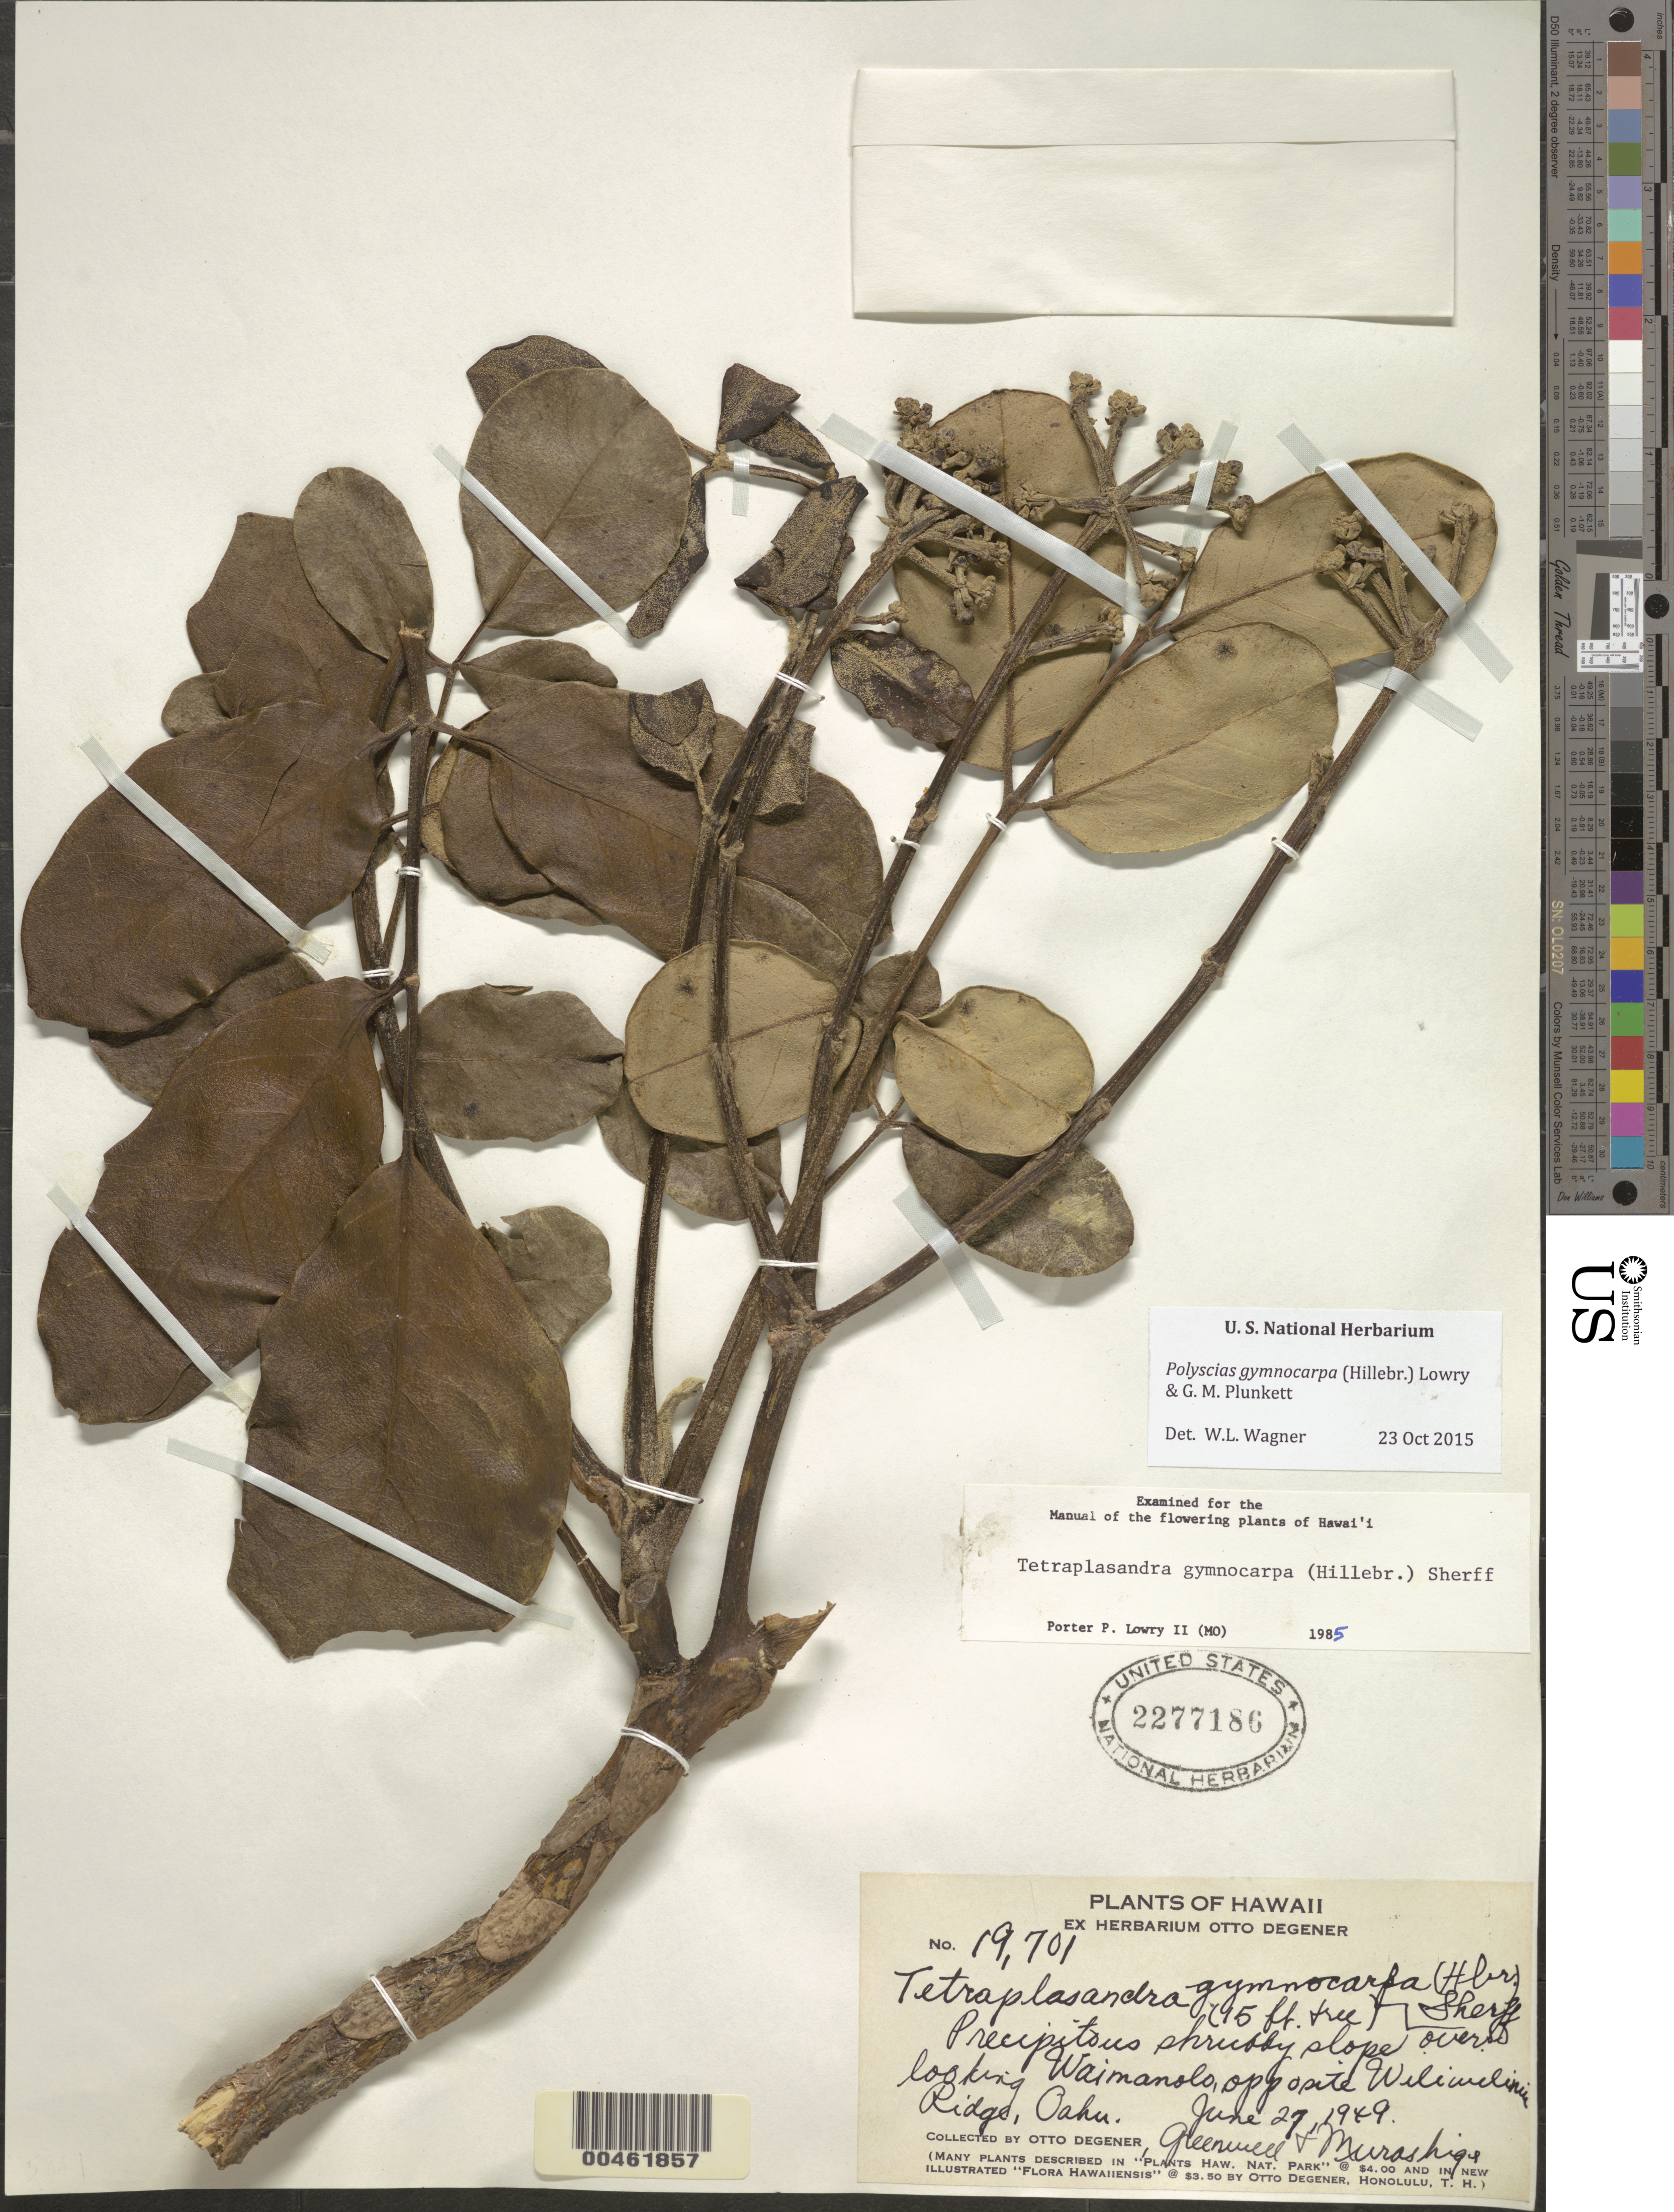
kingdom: Plantae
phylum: Tracheophyta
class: Magnoliopsida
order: Apiales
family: Araliaceae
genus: Polyscias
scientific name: Polyscias gymnocarpa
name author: (Hillebr.) Lowry & G. M. Plunkett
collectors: O. Degener, Greewell & T. Murashige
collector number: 19701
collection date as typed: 27 Jun 1949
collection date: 1949-06-27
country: United States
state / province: Hawaii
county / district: Honolulu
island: Oahu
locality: Slope overlooking Waimanolo, opposite Wiliwilinui Ridge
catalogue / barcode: US 2277186